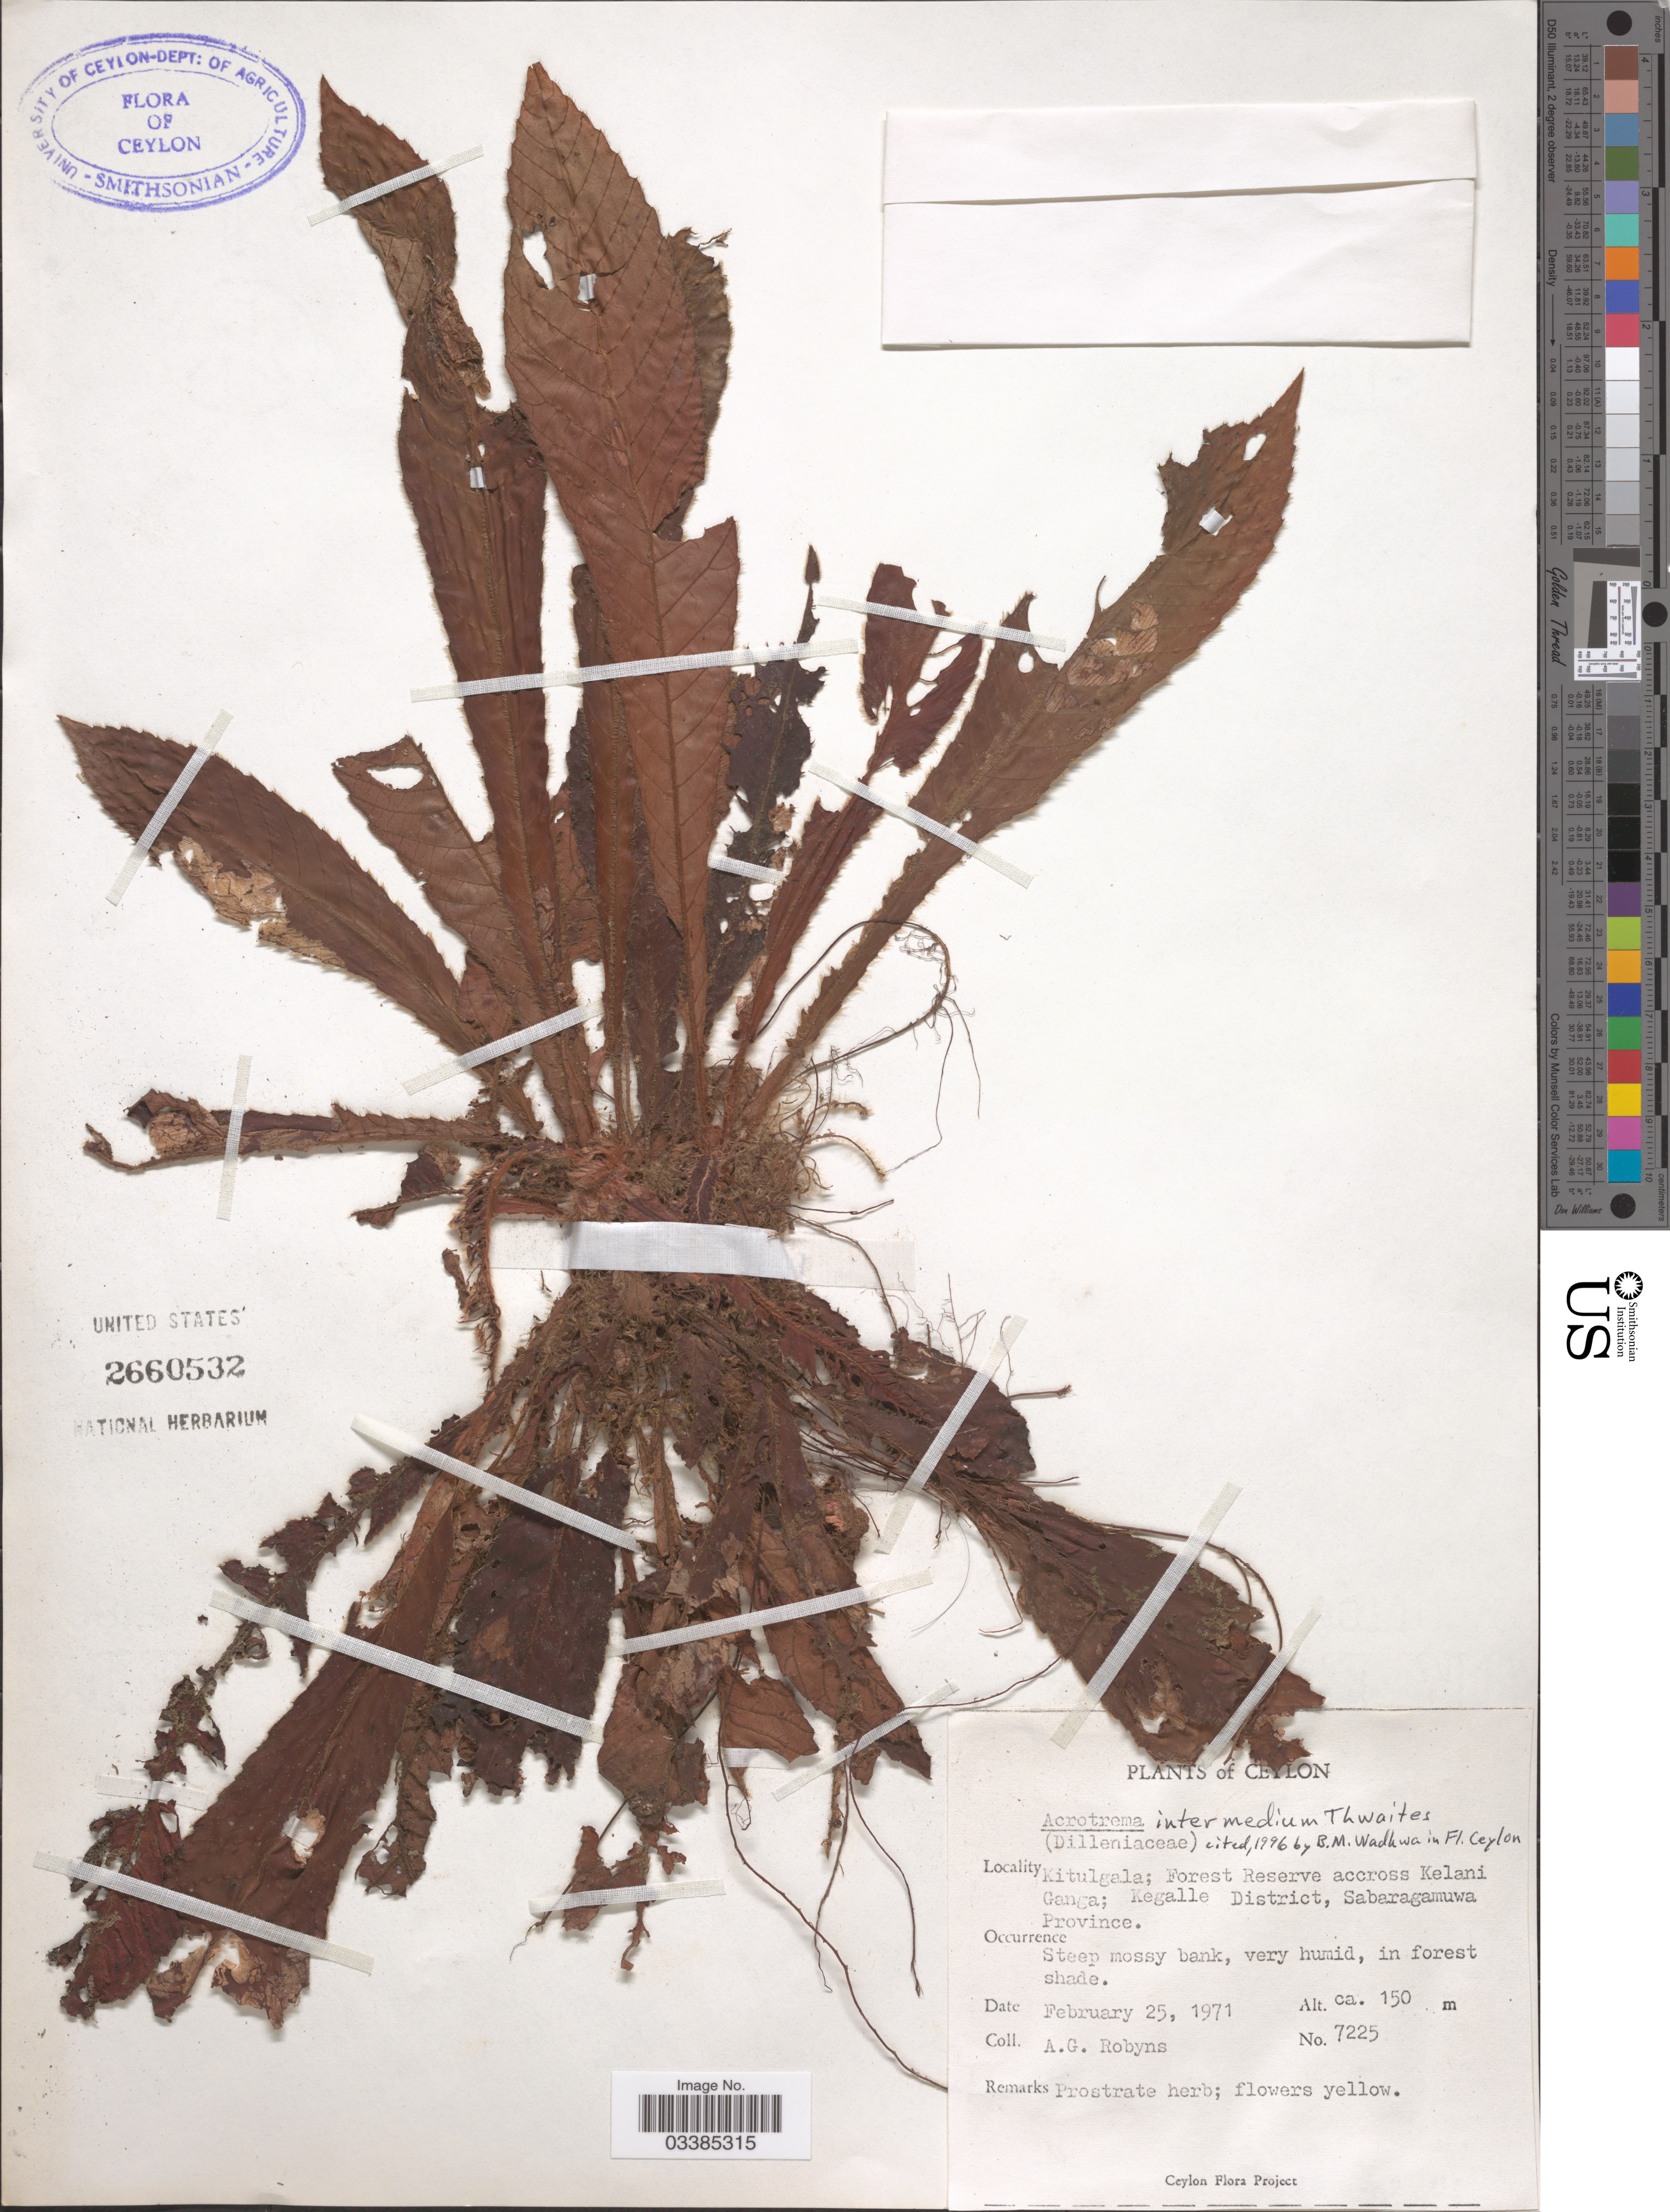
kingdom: Plantae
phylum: Tracheophyta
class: Magnoliopsida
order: Dilleniales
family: Dilleniaceae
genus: Acrotrema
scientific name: Acrotrema intermedium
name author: Thwaites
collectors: A. G. Robyns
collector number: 7225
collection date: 1971-02-25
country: Sri Lanka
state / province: Sabaragamuwa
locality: Ceylon. Kitulgala; Forest Reserve accross Kelani Ganga; Kegalle District.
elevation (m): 150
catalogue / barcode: US 2660532